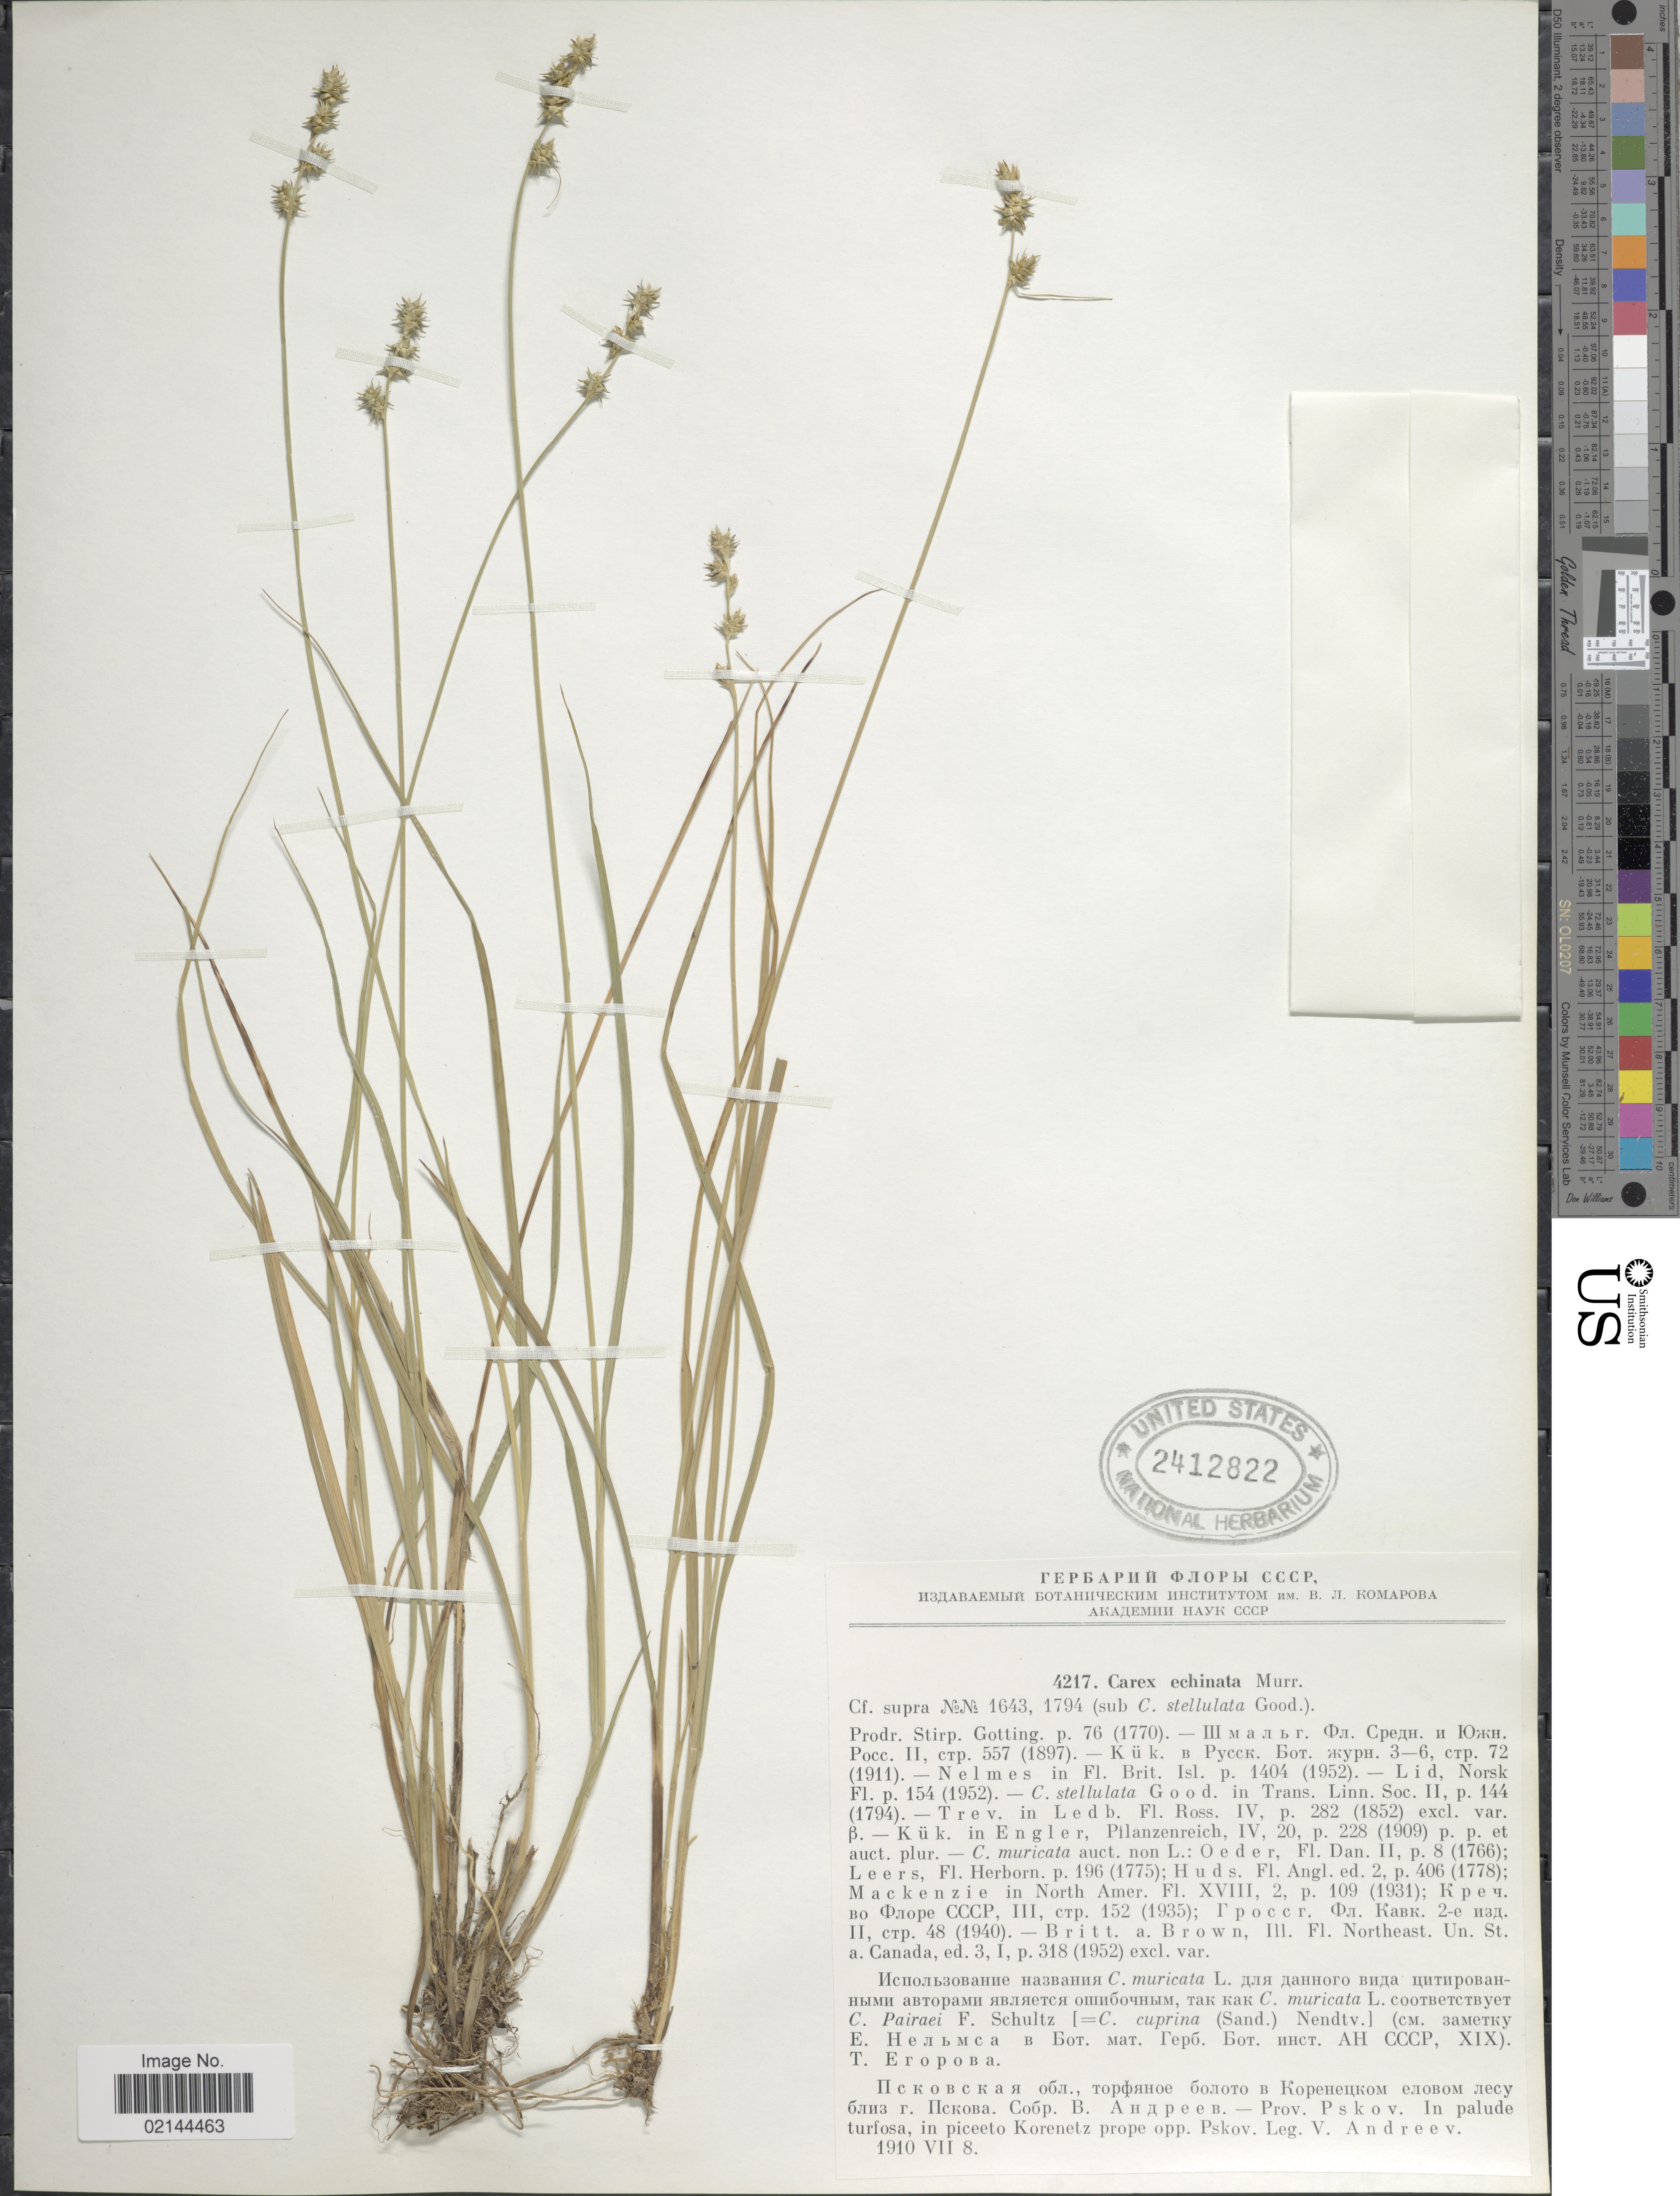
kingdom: Plantae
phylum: Tracheophyta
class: Liliopsida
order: Poales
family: Cyperaceae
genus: Carex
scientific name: Carex echinata subsp. echinata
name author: Murray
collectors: V. Andreev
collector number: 4217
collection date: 1910-07-08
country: Russian Federation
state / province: Pskov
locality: In palude turfosa, in piceeto Korenetz prope opp. Pskov.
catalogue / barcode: US 2412822